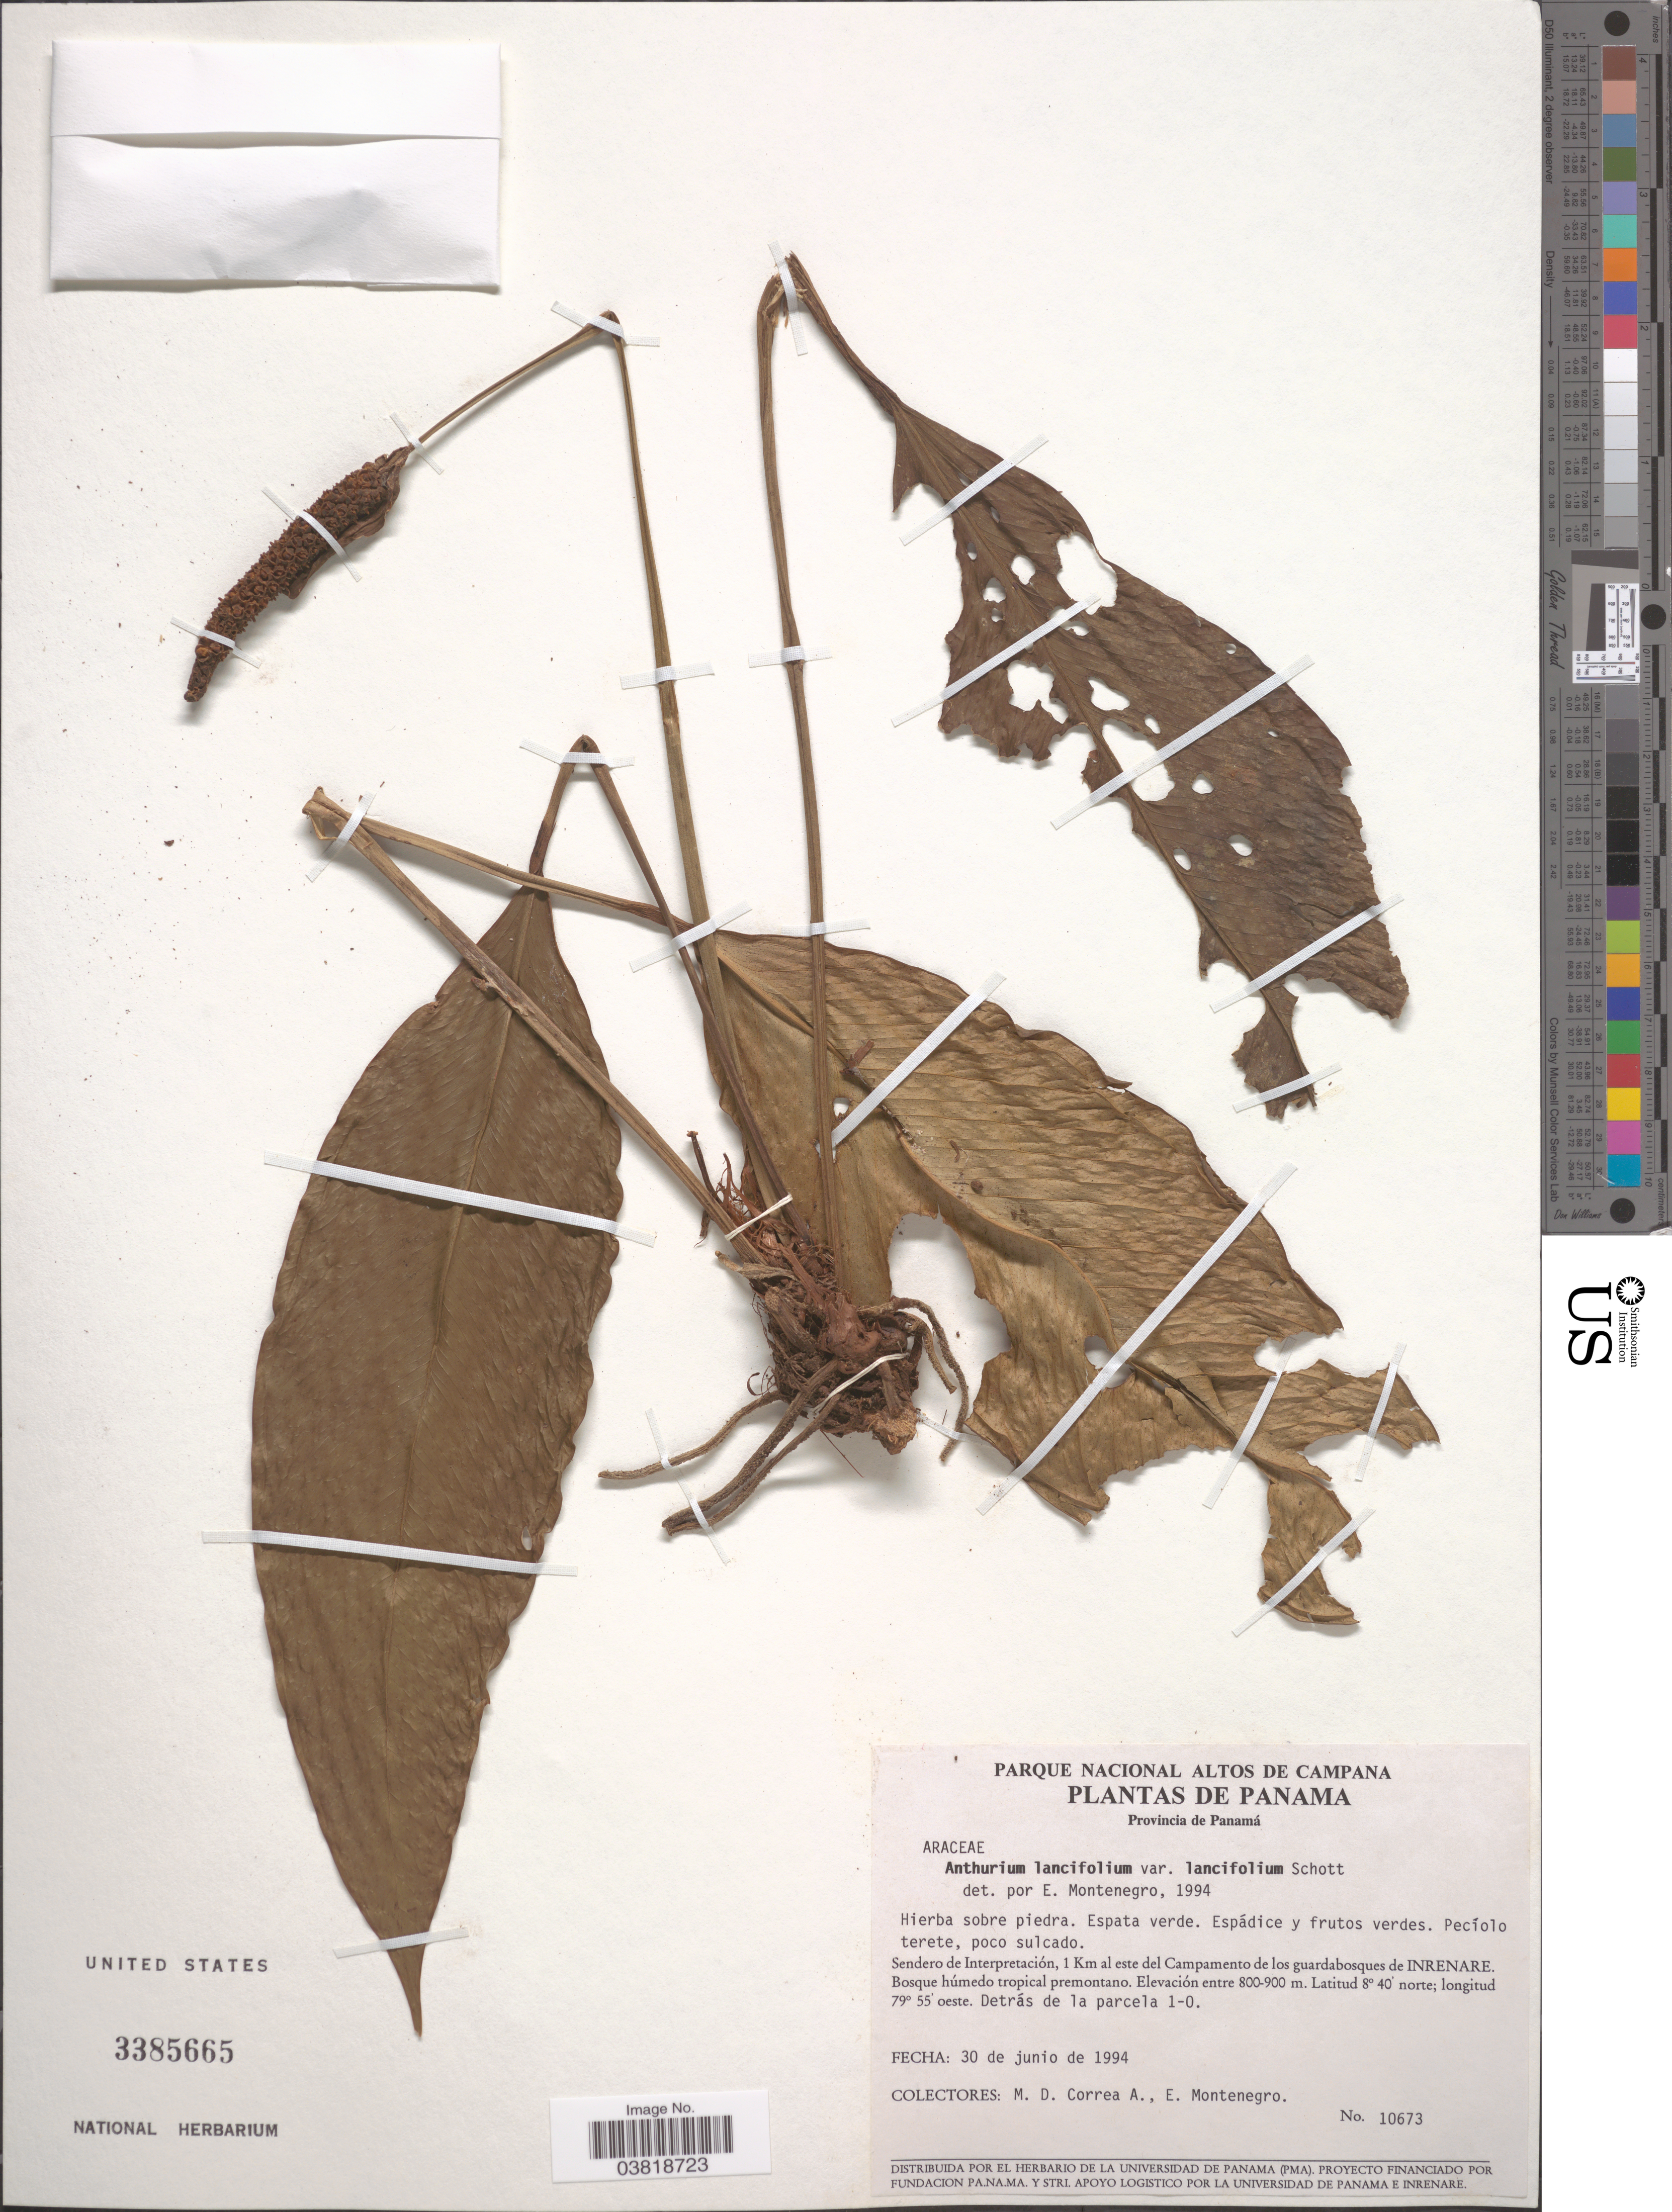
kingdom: Plantae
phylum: Tracheophyta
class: Liliopsida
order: Alismatales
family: Araceae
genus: Anthurium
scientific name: Anthurium lancifolium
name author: Schott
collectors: M. D. Corrêa-A. & E. Montenegro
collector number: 10673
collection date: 1994-06-30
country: Panama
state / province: Panamá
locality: Parque Nacional Altos de Campana [unsure placement] Sendero de Interpretación, 1 Km al este del Campamento de los guardabosques de INRENARE. Bosque húmedo tropical premontano.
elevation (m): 800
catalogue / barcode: US 3385665